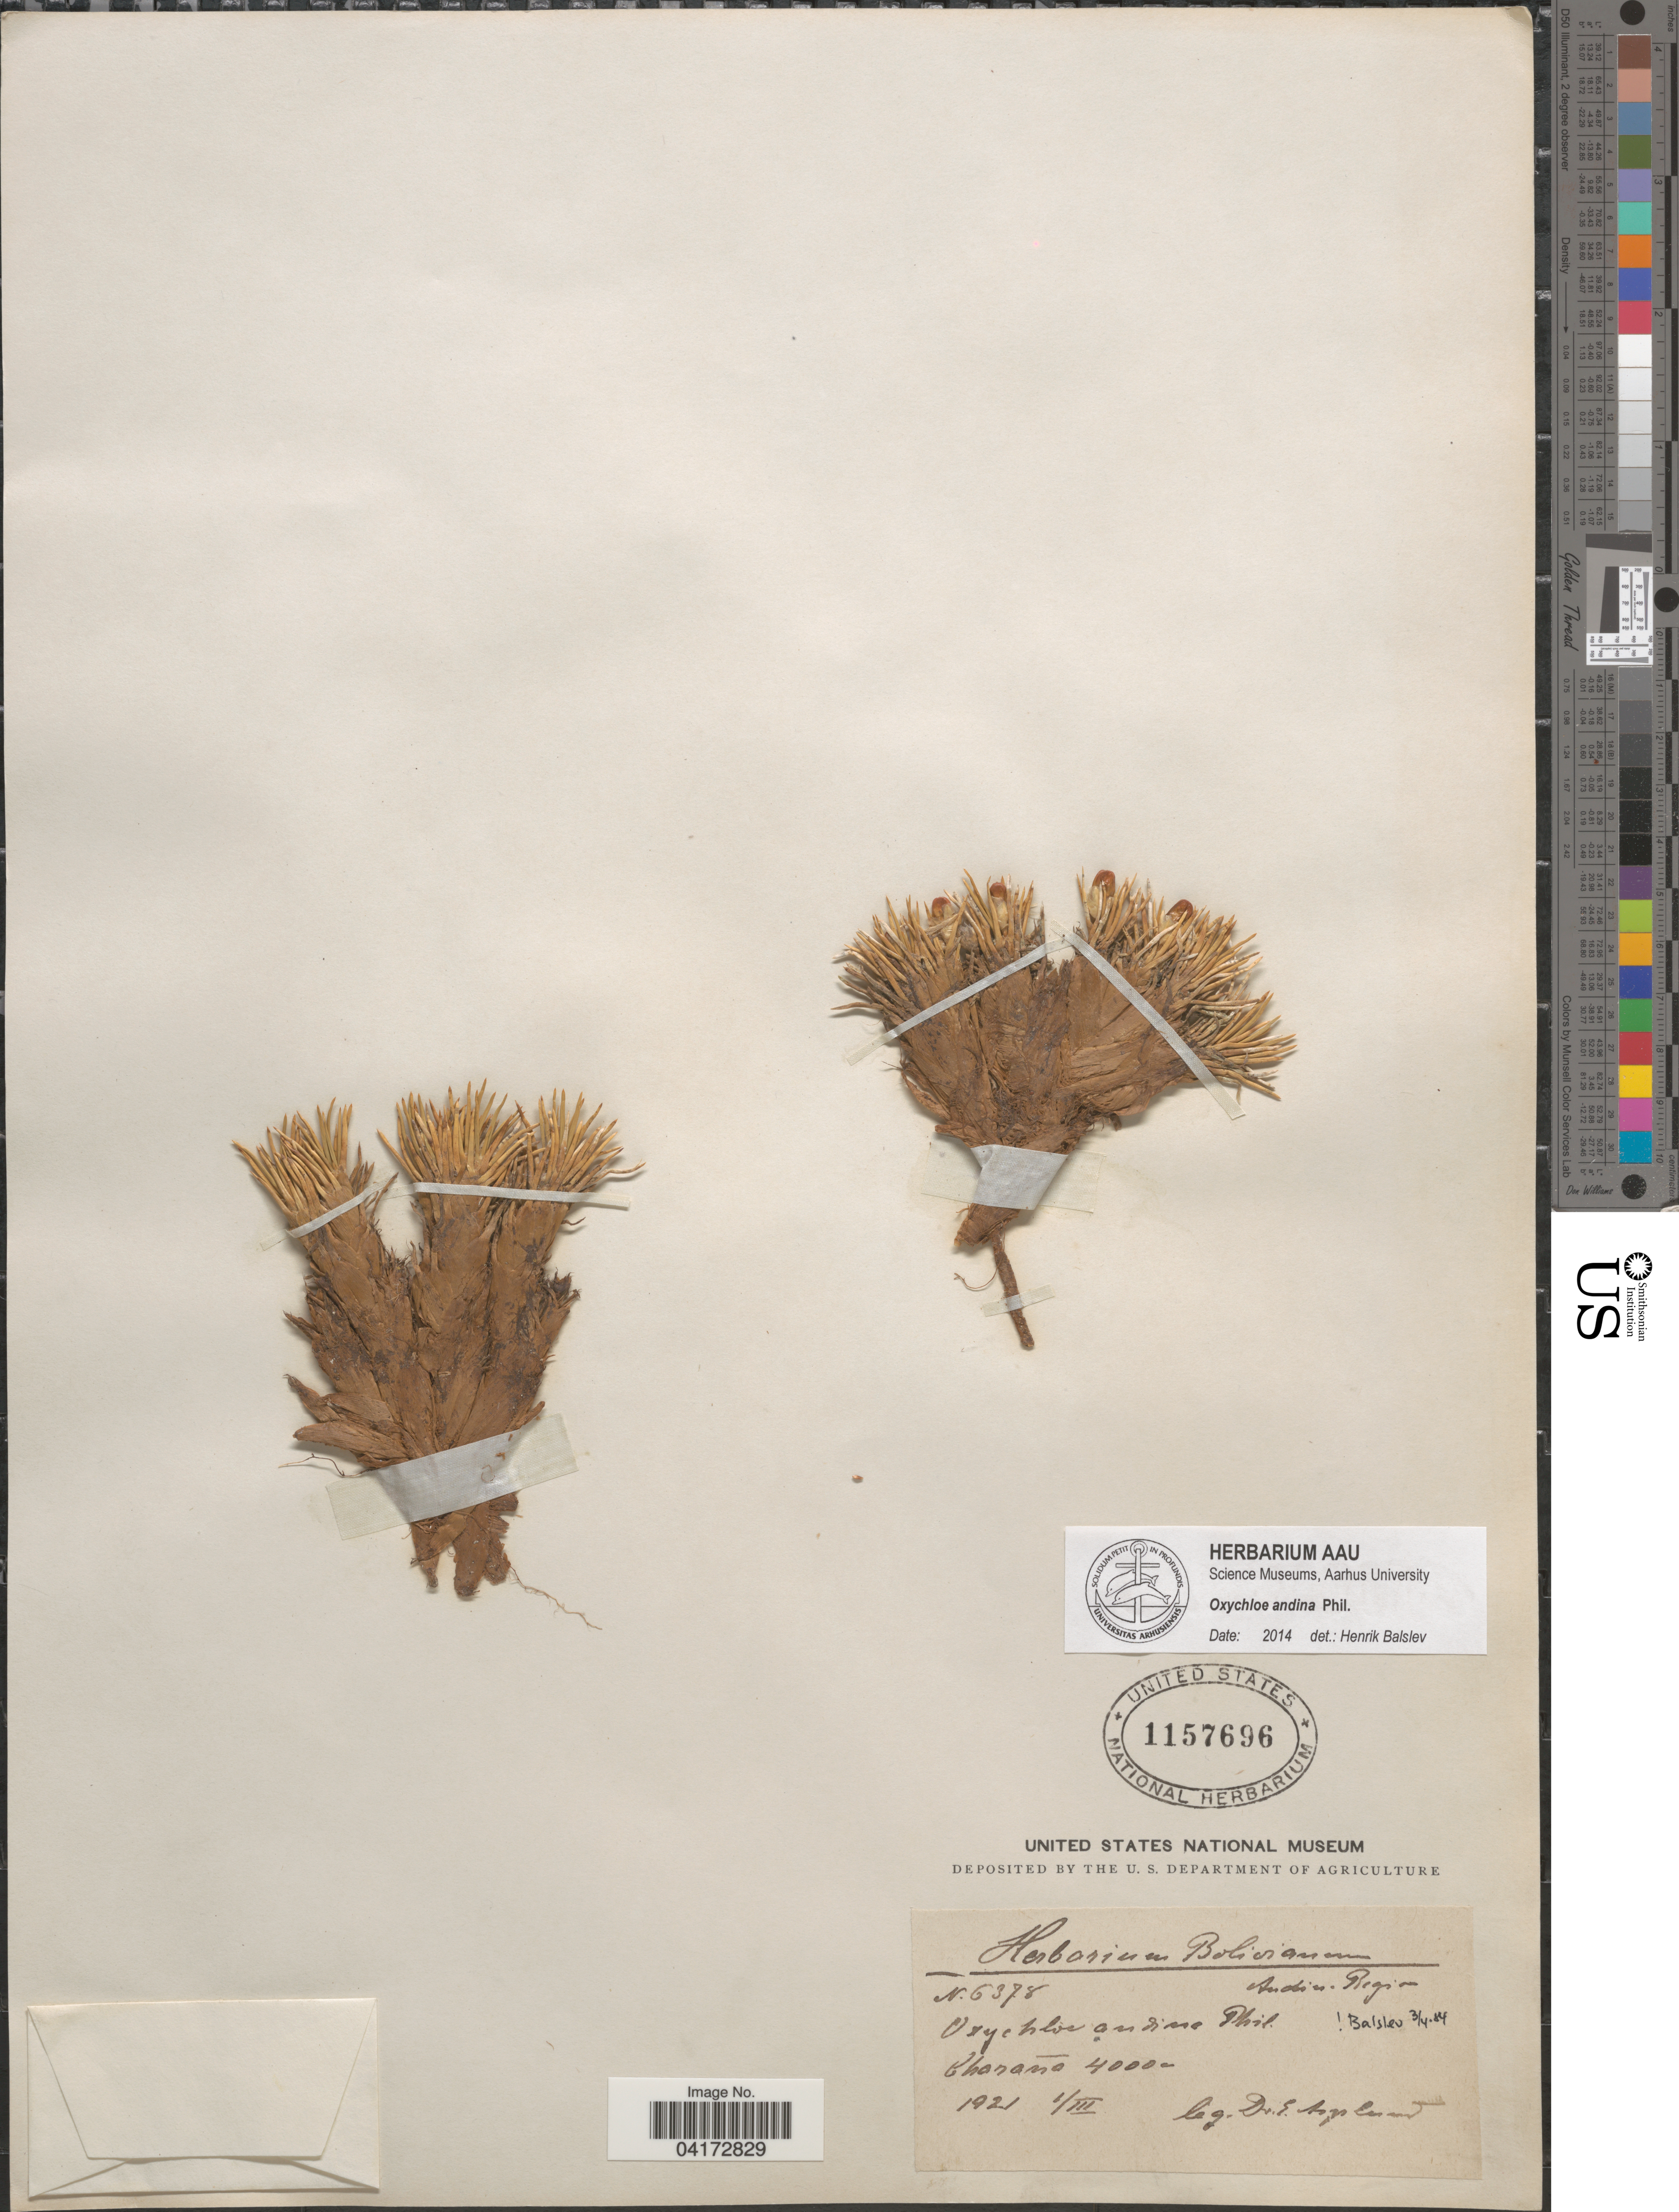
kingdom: Plantae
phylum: Tracheophyta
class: Liliopsida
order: Poales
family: Juncaceae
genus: Oxychloe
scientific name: Oxychloë andina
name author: Phil.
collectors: E. Asplund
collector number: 6378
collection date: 1921-03-01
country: Bolivia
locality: Charaña [interpreted].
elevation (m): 4000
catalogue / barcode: US 1157696